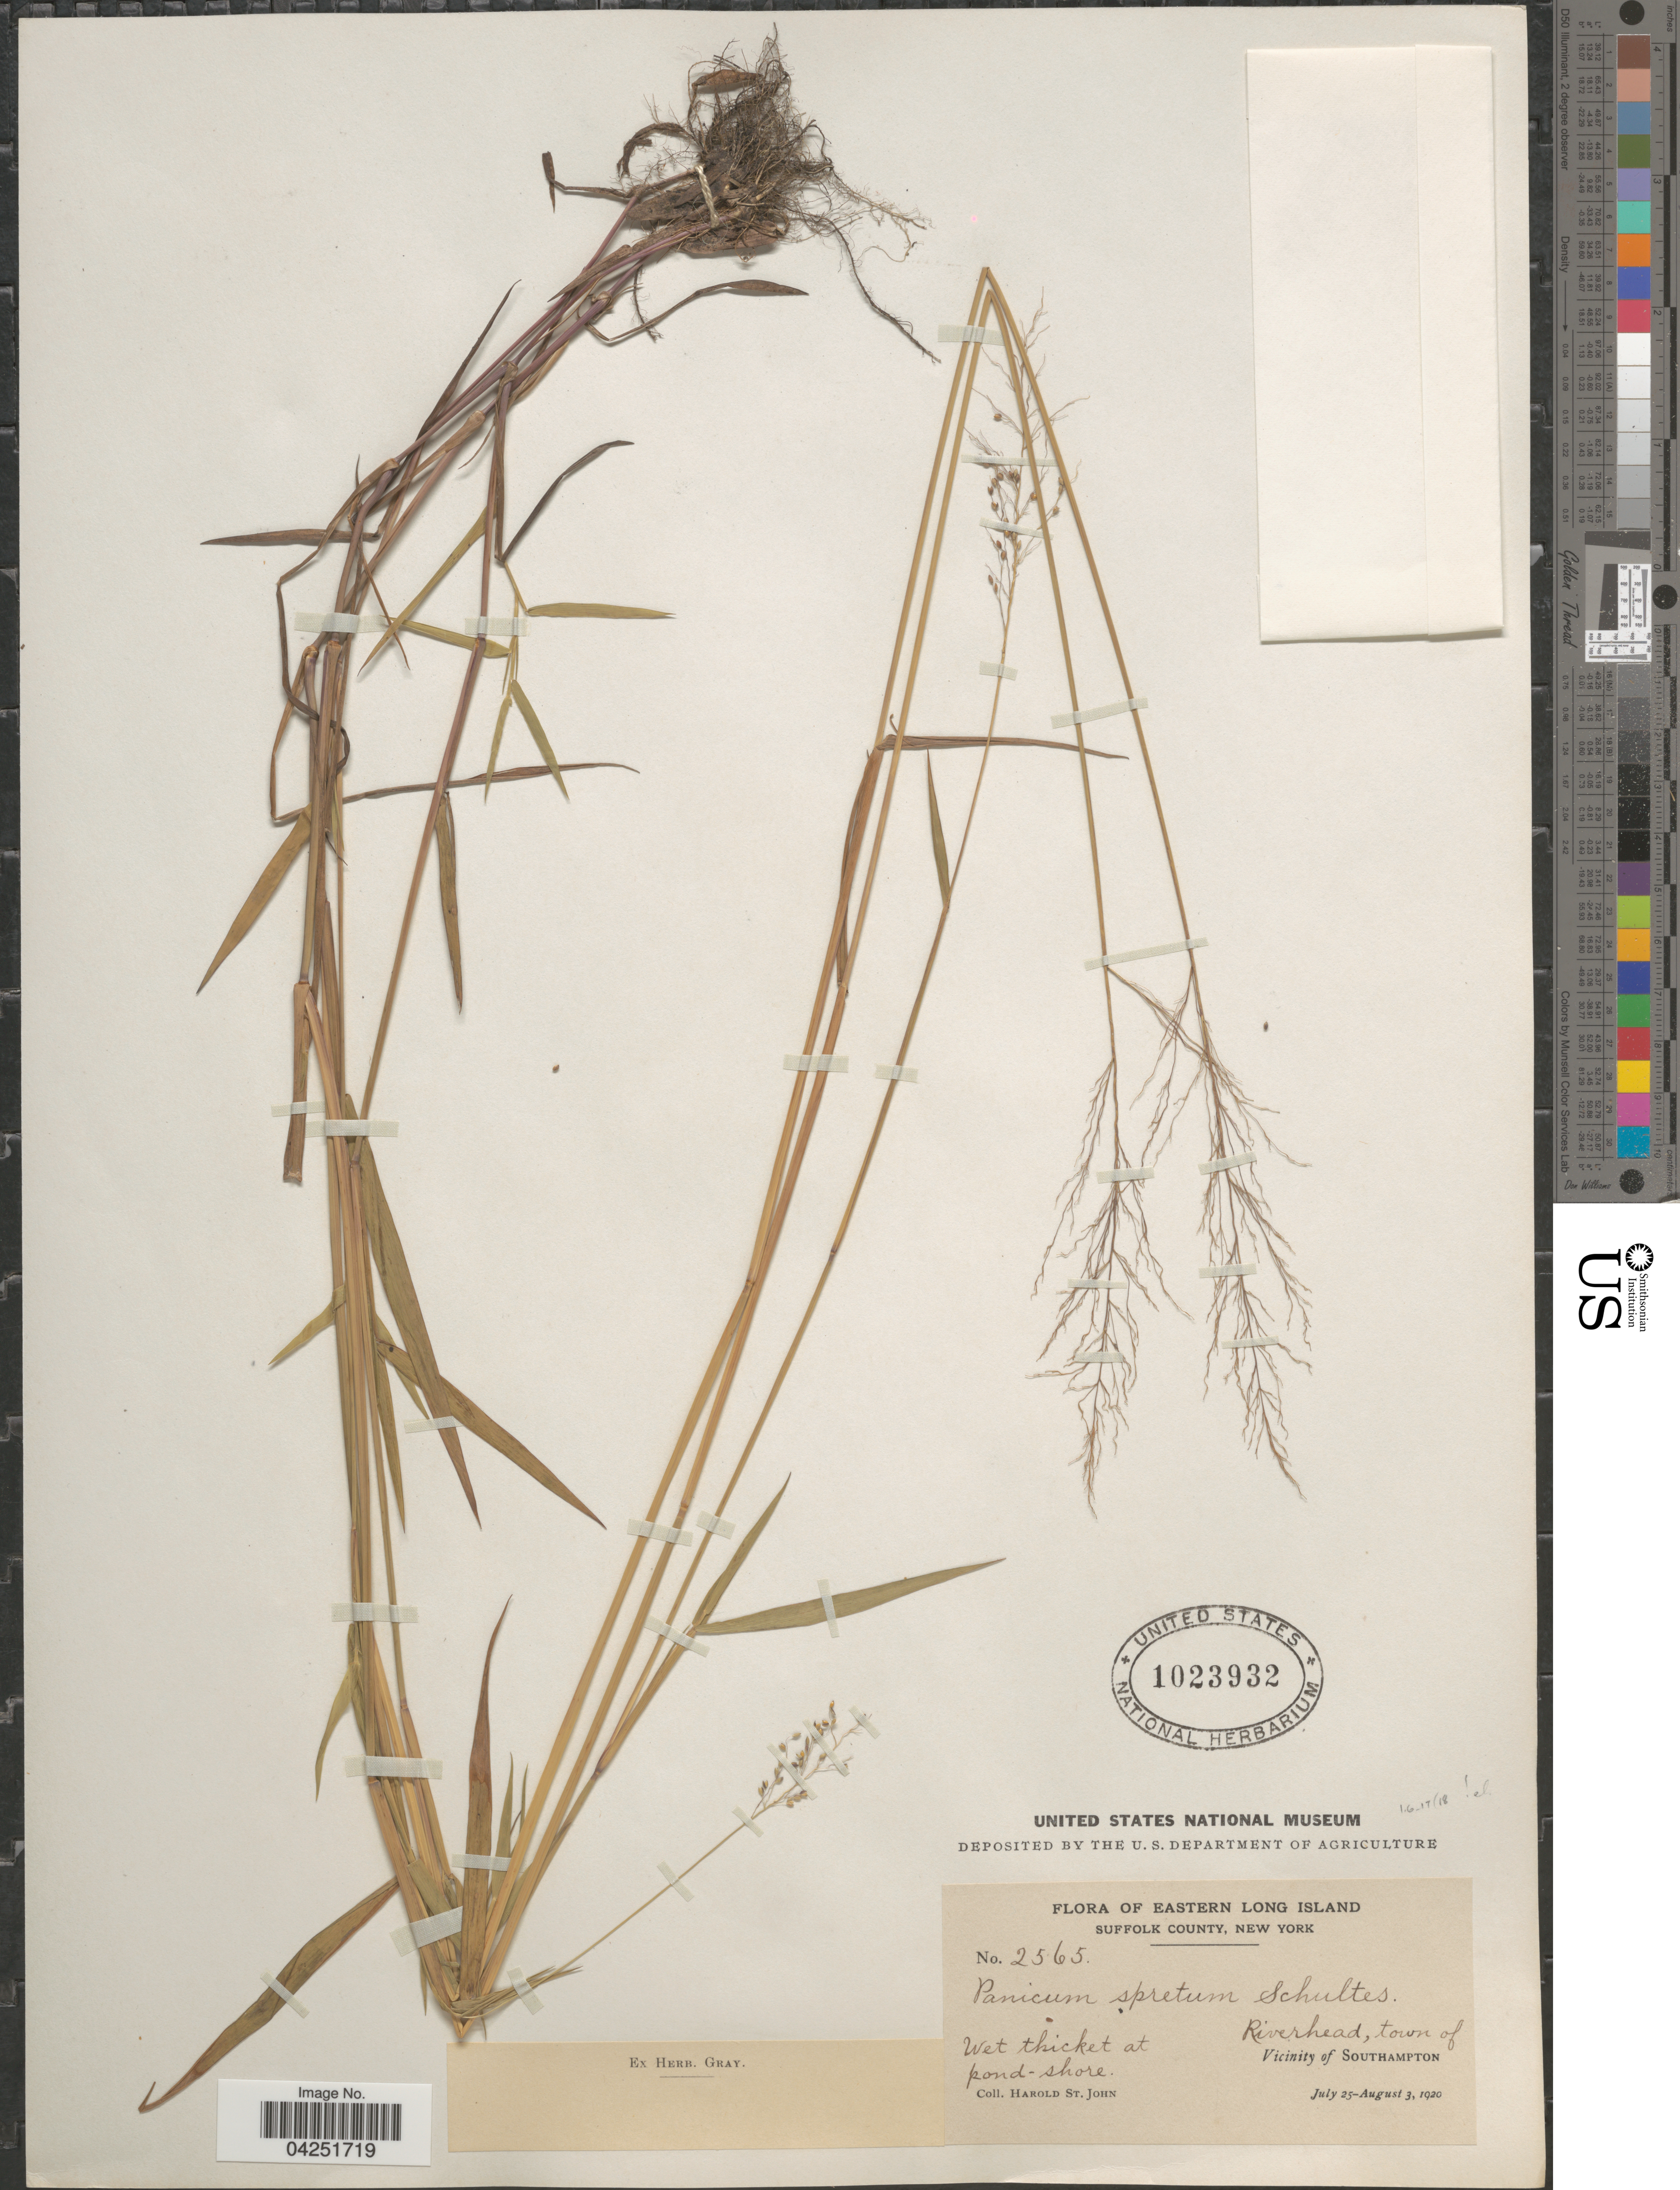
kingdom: Plantae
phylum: Tracheophyta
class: Liliopsida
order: Poales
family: Poaceae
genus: Dichanthelium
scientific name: Dichanthelium acuminatum var. densiflorum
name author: (Rand & Redfield) Gould & C.A. Clark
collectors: H. St. John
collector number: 2565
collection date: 1920-07-25/1925-08-03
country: United States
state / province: New York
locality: Eastern Long Island. Suffolk County. Riverhead, town of Vicinity of Southampton.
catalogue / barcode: US 1023932